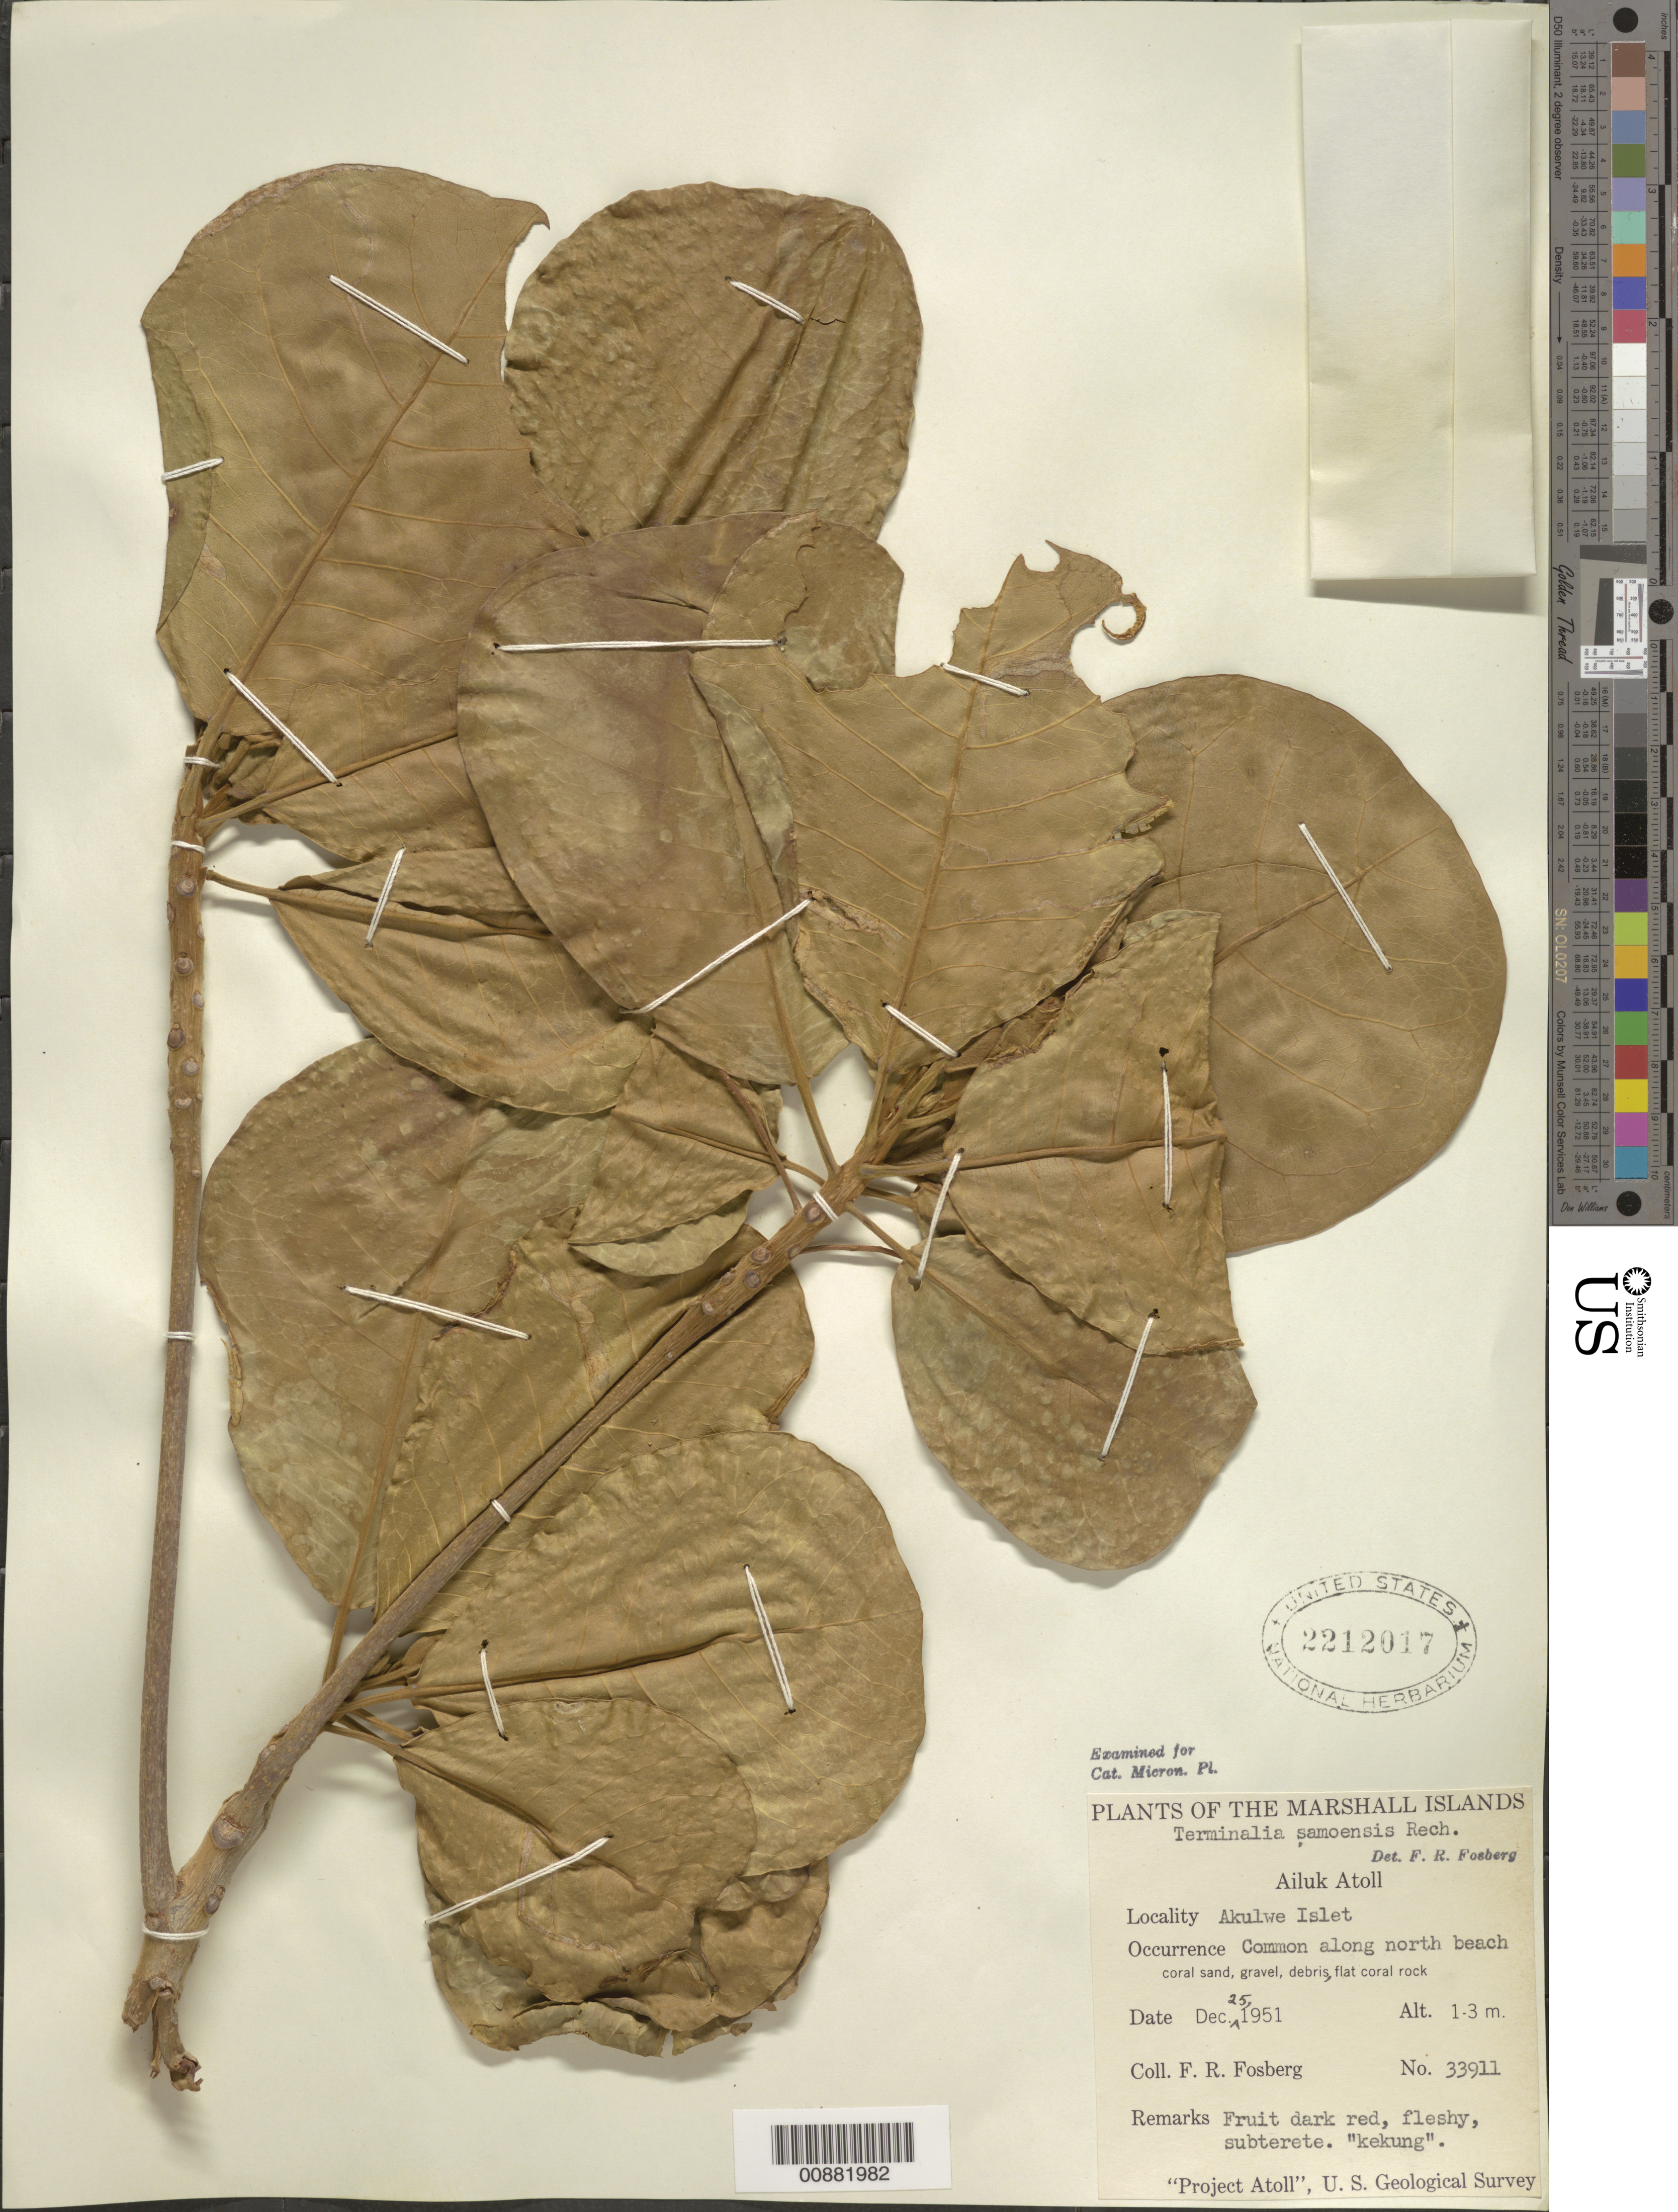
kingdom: Plantae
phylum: Tracheophyta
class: Magnoliopsida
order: Myrtales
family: Combretaceae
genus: Terminalia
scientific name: Terminalia samoensis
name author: Rech.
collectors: F. R. Fosberg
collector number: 33911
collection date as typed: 25 Dec 1951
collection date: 1951-12-25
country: Marshall Islands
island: Ailuk Atoll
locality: Akulwe Islet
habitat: Common along north beahc, coral sand, gravel, debris, flat coral rock.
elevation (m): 1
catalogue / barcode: US 2212017